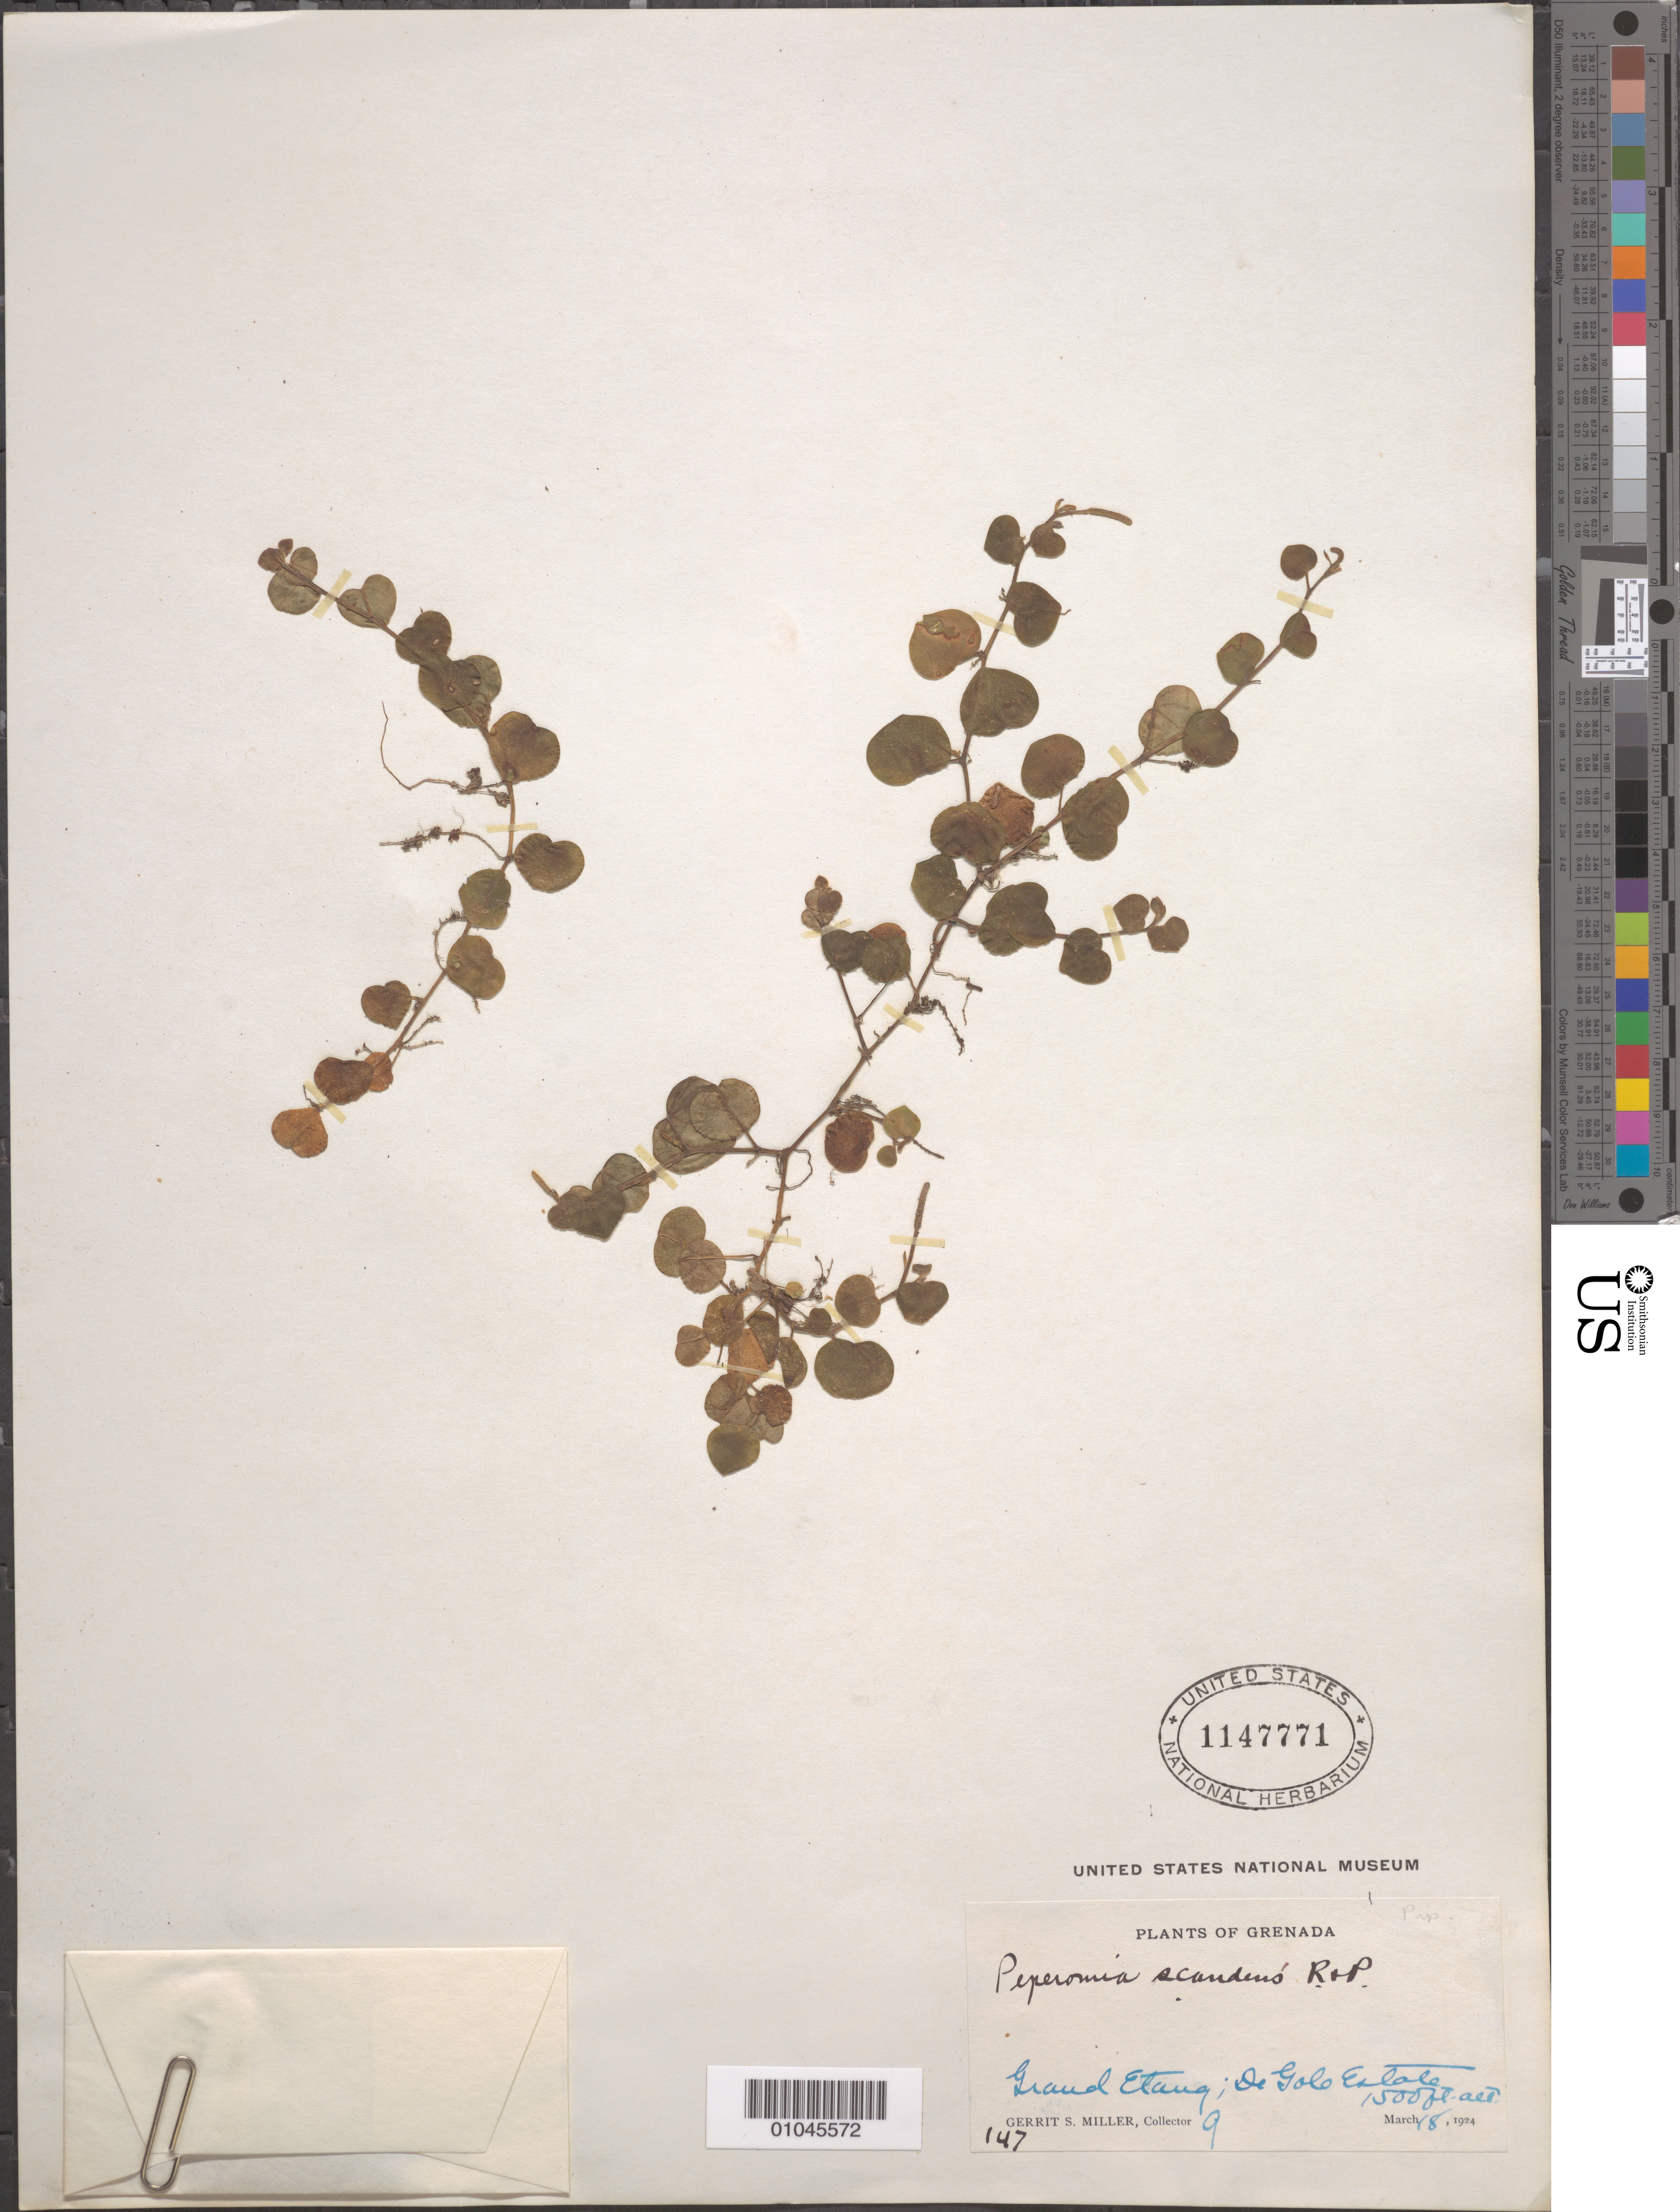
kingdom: Plantae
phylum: Tracheophyta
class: Magnoliopsida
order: Piperales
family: Piperaceae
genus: Peperomia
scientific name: Peperomia serpens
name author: (Sw.) Loudon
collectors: G. S. Miller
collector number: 9, 147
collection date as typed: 18 Mar 1924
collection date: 1924-03-18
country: Grenada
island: Grenada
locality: Graud Estang; De Galo Estate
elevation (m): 457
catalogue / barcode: US 1147771